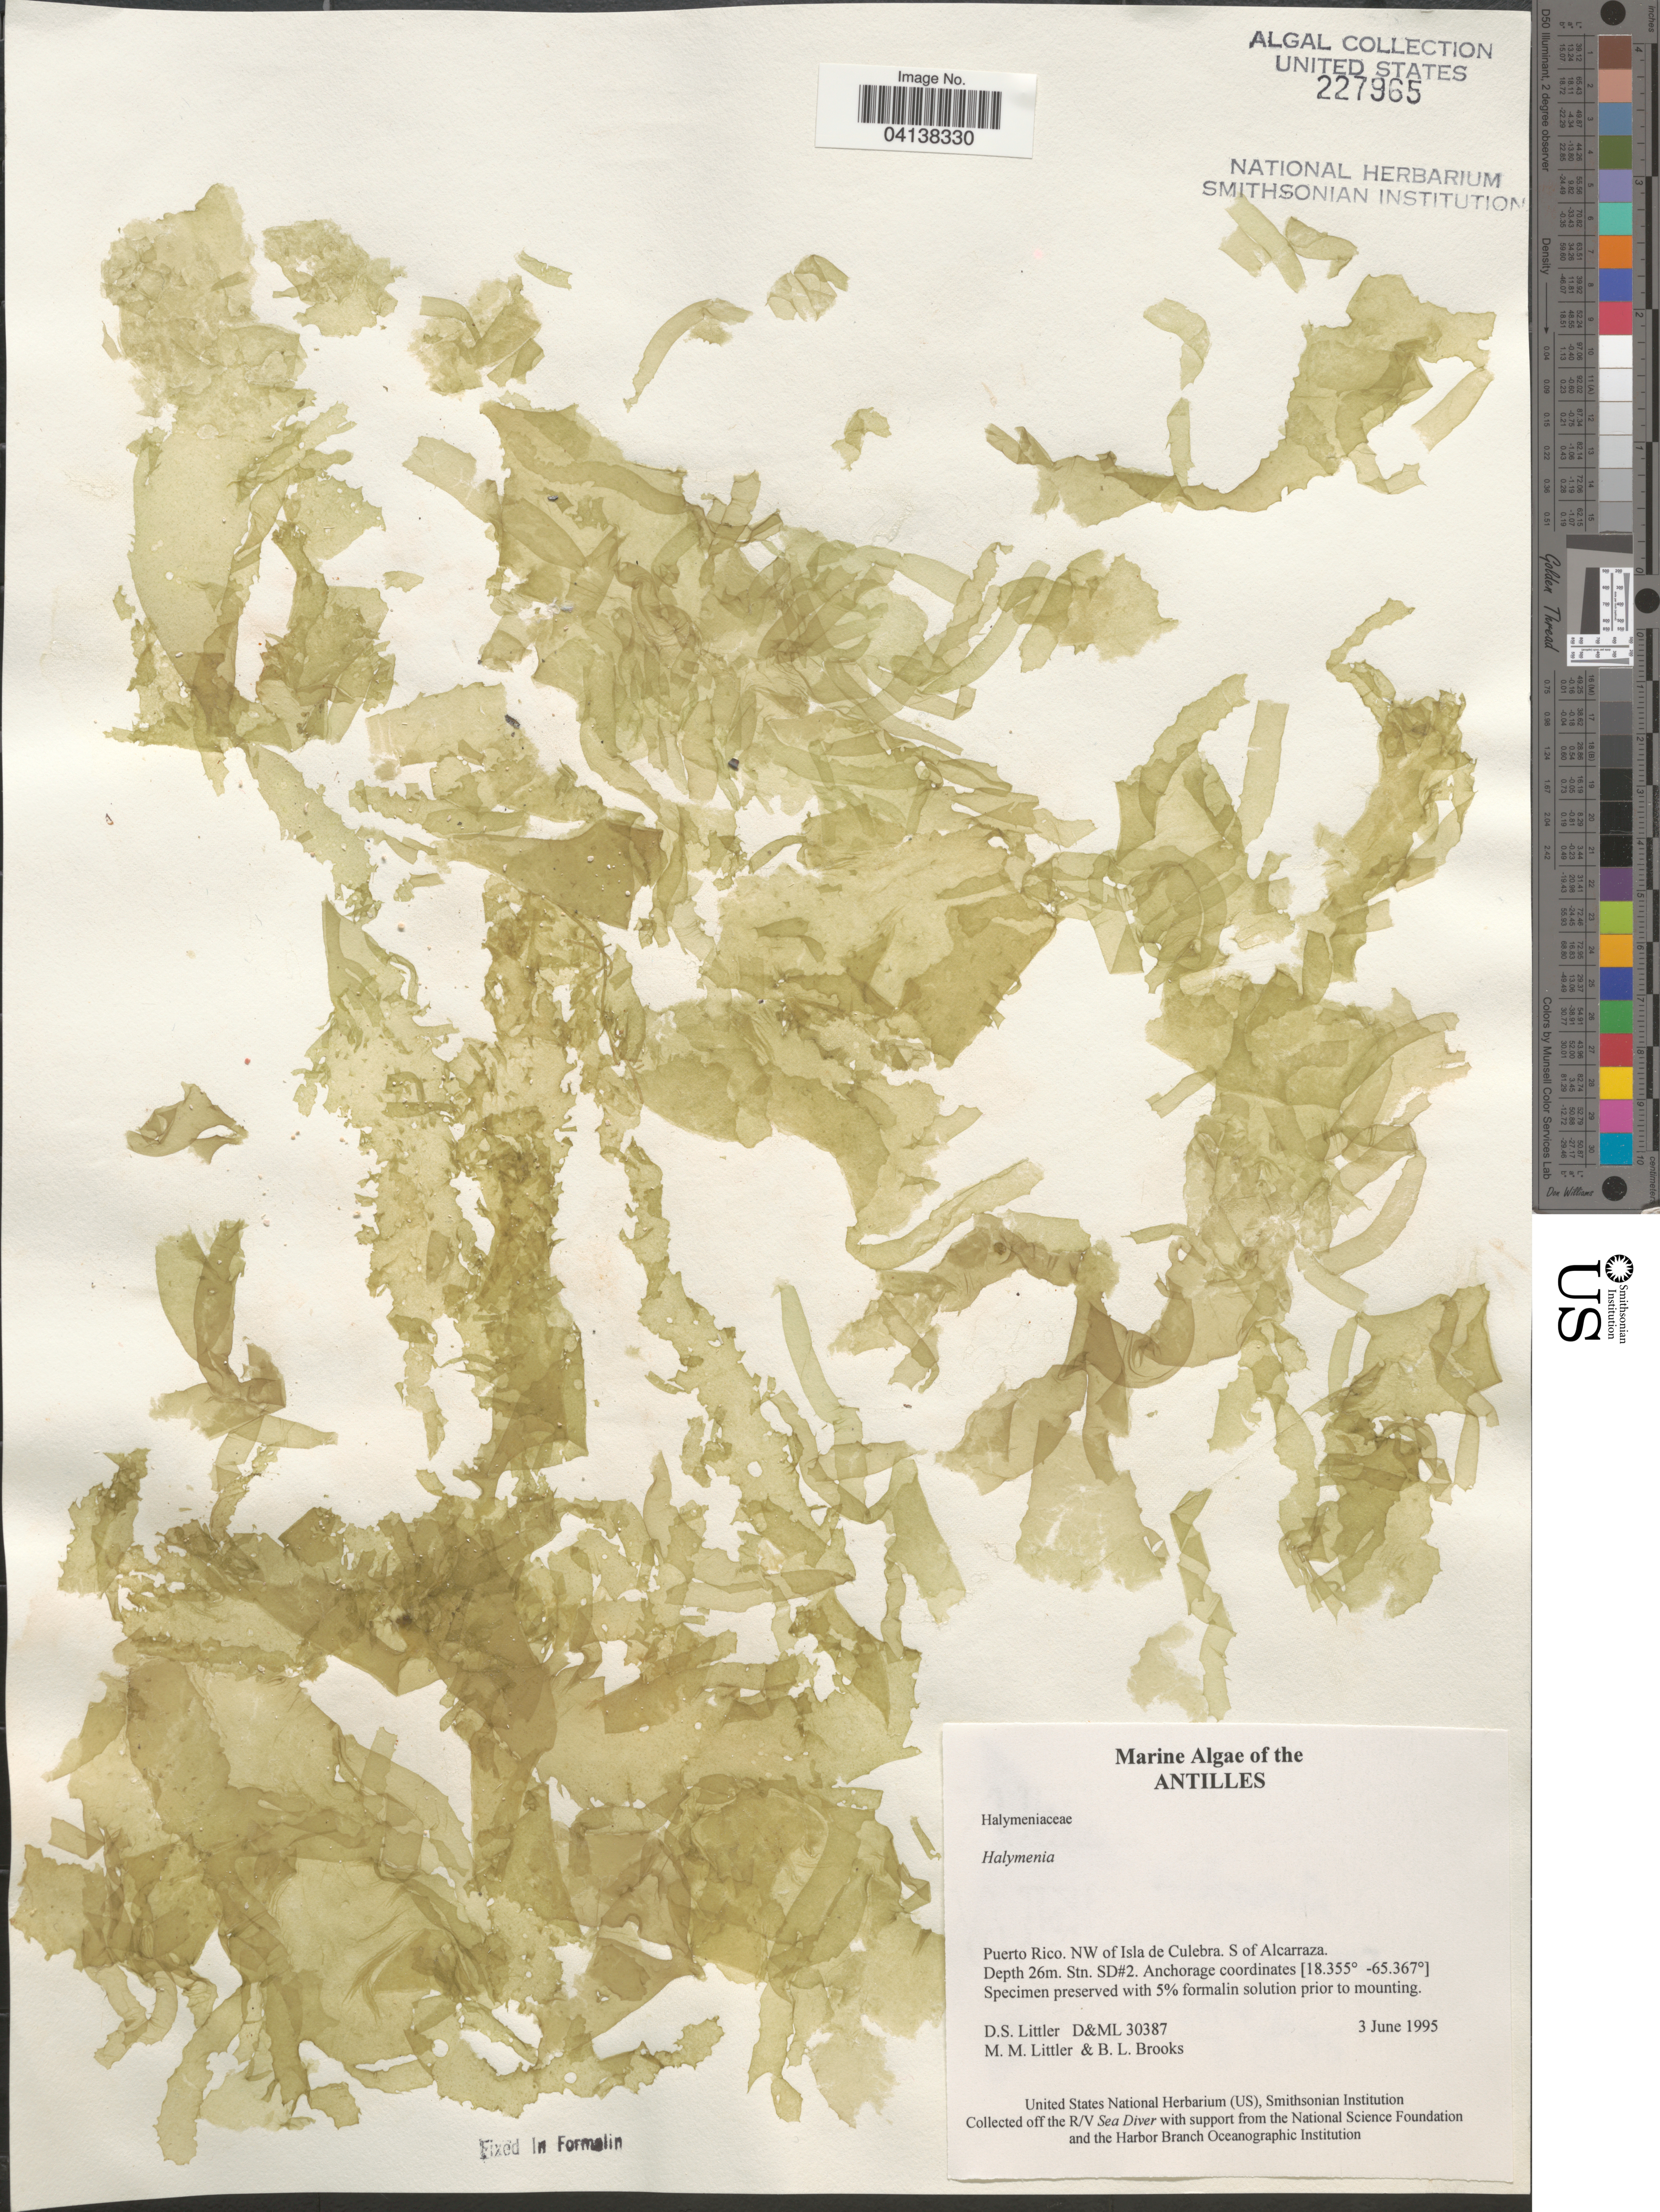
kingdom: Plantae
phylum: Rhodophyta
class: Florideophyceae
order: Halymeniales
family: Halymeniaceae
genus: Halymenia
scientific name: Halymenia sp.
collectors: D. S. Littler & B. Brooks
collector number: D&ML 30387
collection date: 1995-06-03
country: Puerto Rico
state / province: Culebra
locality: Antilles. NW of Isla de Culebra. S of Alcarraza. Stn. SD#2.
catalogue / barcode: US 227965